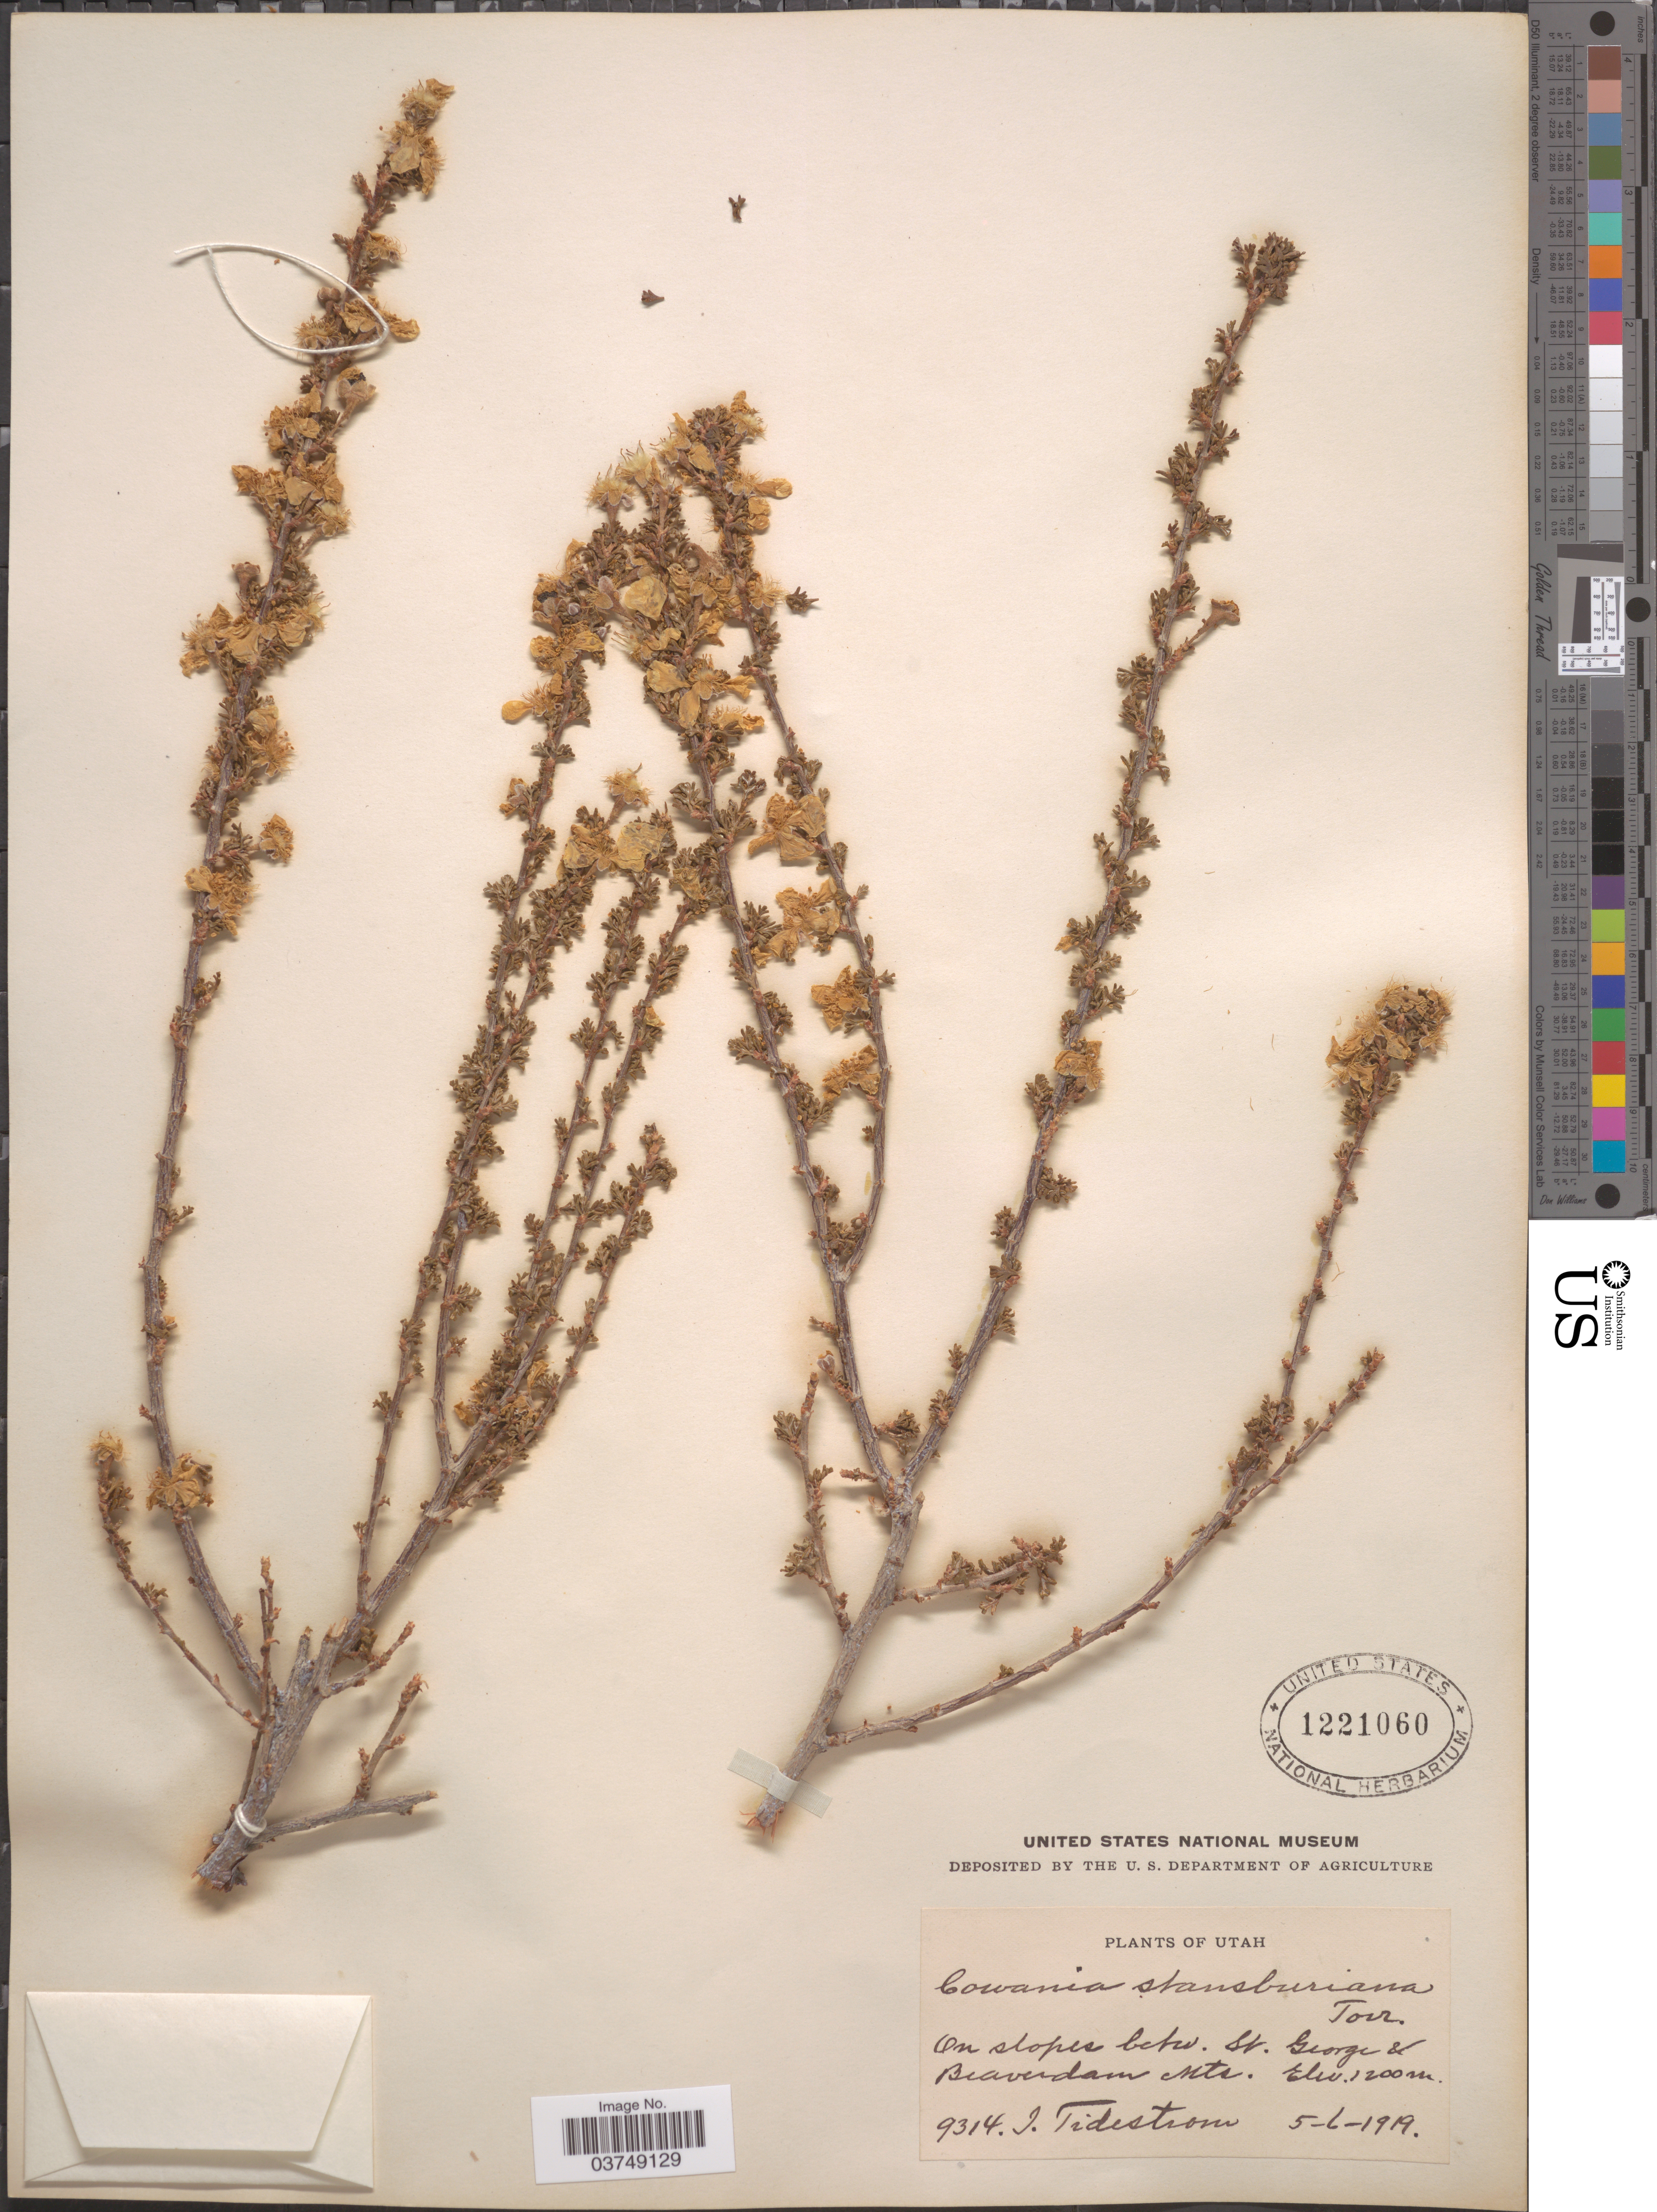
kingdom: Plantae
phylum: Tracheophyta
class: Magnoliopsida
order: Rosales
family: Rosaceae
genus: Purshia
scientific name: Purshia stansburyana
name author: (Torr.) Henrickson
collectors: I. F. Tidestrom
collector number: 9314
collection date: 1919-05-06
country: United States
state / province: Utah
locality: On slopes betw. St. George & Beaverdam Mts.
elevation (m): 1200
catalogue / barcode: US 1221060